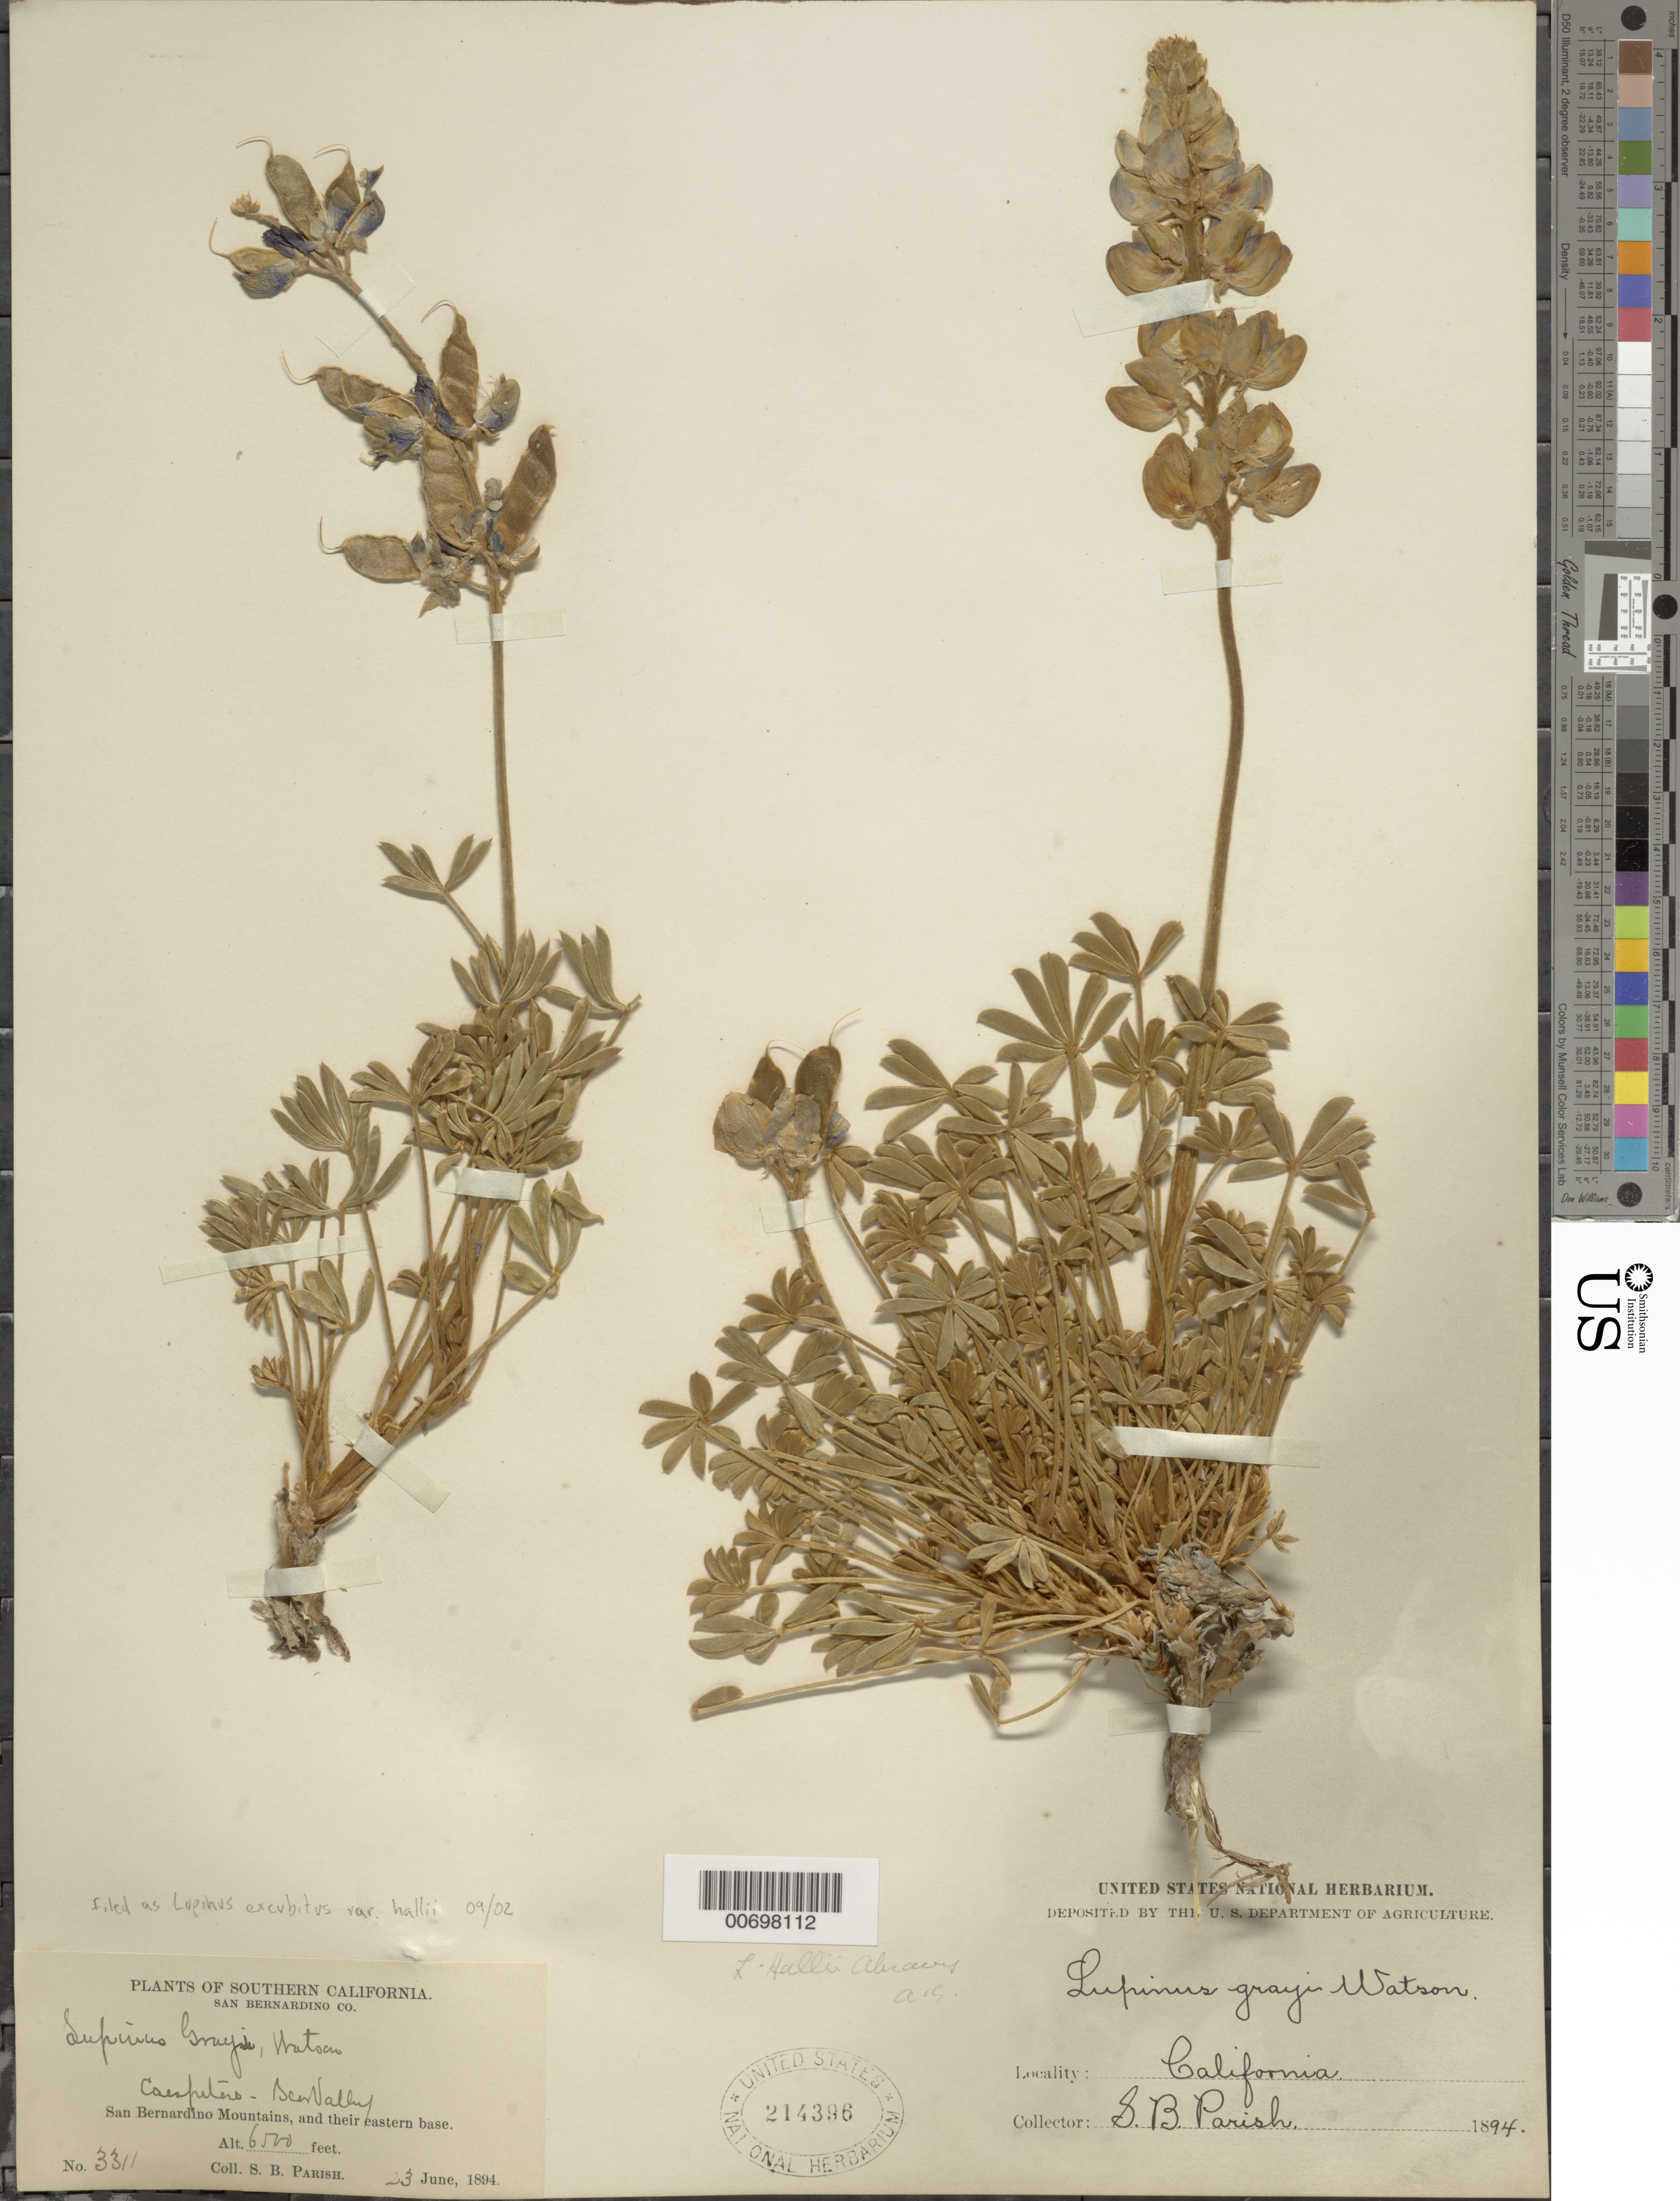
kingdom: Plantae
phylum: Tracheophyta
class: Magnoliopsida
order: Fabales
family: Fabaceae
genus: Lupinus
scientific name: Lupinus excubitus var. hallii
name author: (Abrams) C.P. Sm.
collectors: S. B. Parish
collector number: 3311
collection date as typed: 23 Jun 1894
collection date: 1894-06-23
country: United States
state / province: California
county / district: San Bernardino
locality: Caespiters(?) - Bear Valley. San Bernardino Mts., and their eastern base.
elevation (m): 1981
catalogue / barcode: US 214396